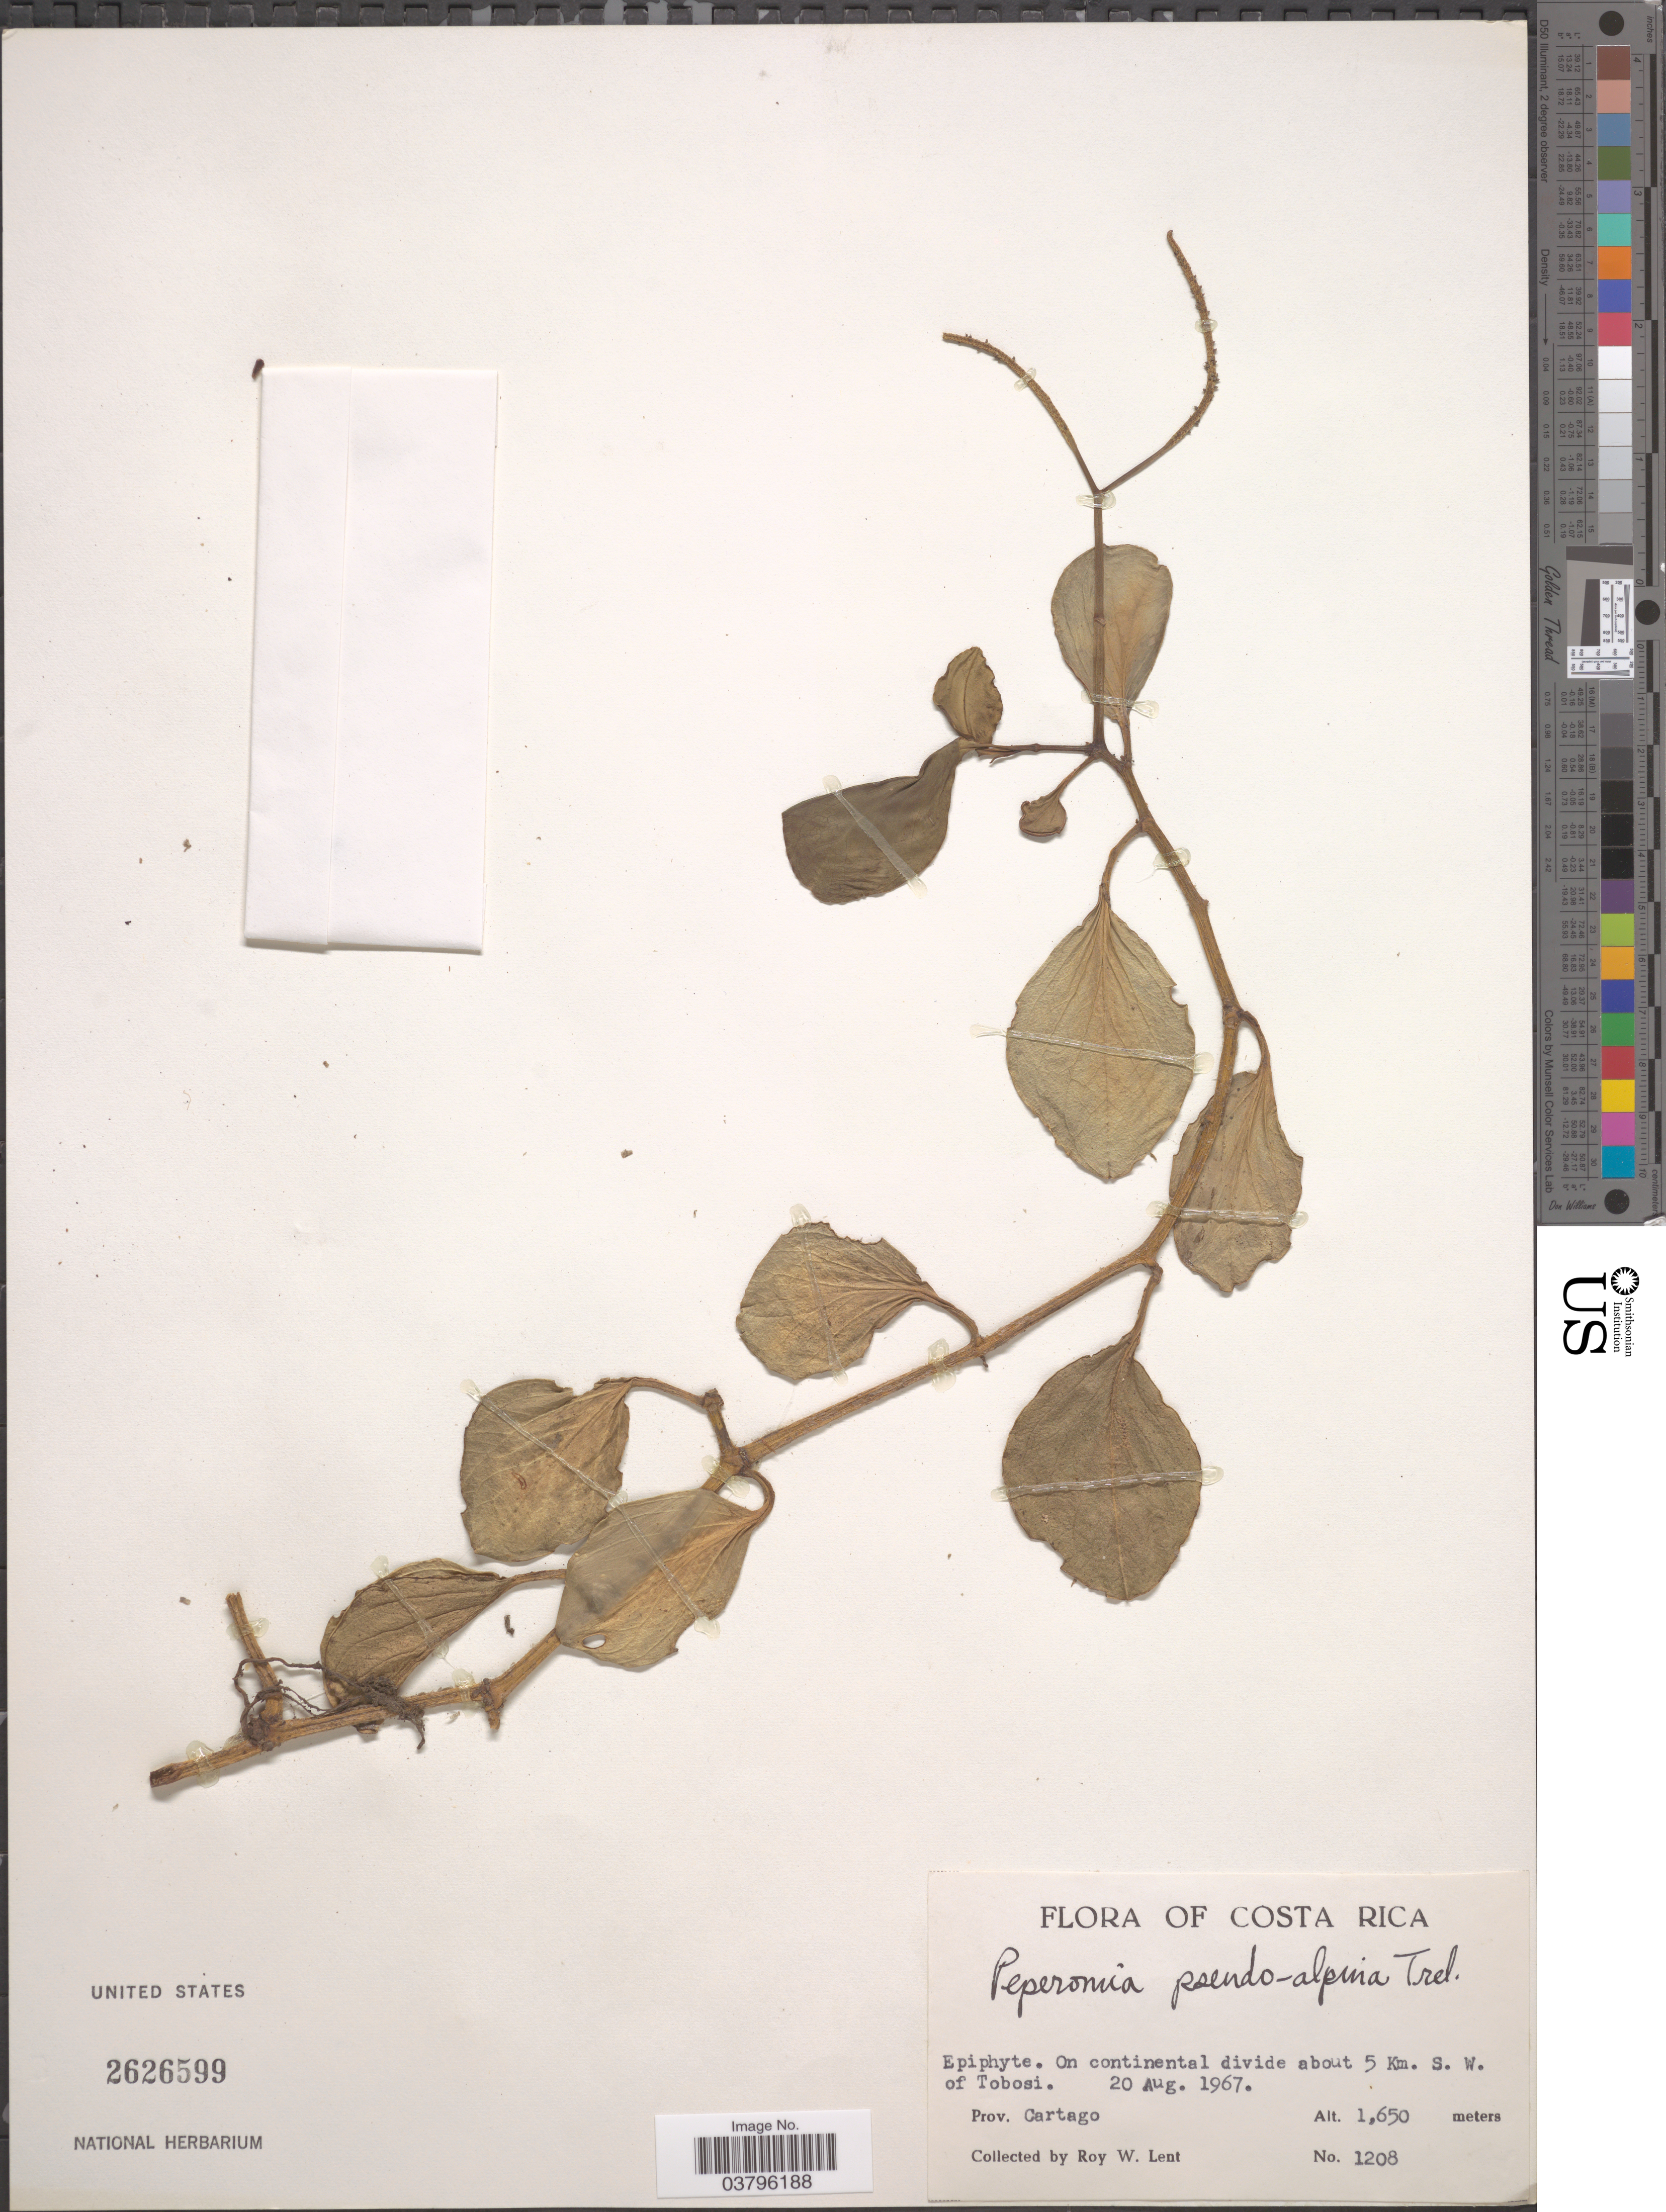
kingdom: Plantae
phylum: Tracheophyta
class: Magnoliopsida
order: Piperales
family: Piperaceae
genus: Peperomia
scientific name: Peperomia pseudoalpina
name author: Trel.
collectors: R. W. Lent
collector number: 1208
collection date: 1967-08-20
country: Costa Rica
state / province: Cartago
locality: On continental divide about 5 Km. S. W. of Tobosi.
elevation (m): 1650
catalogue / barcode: US 2626599